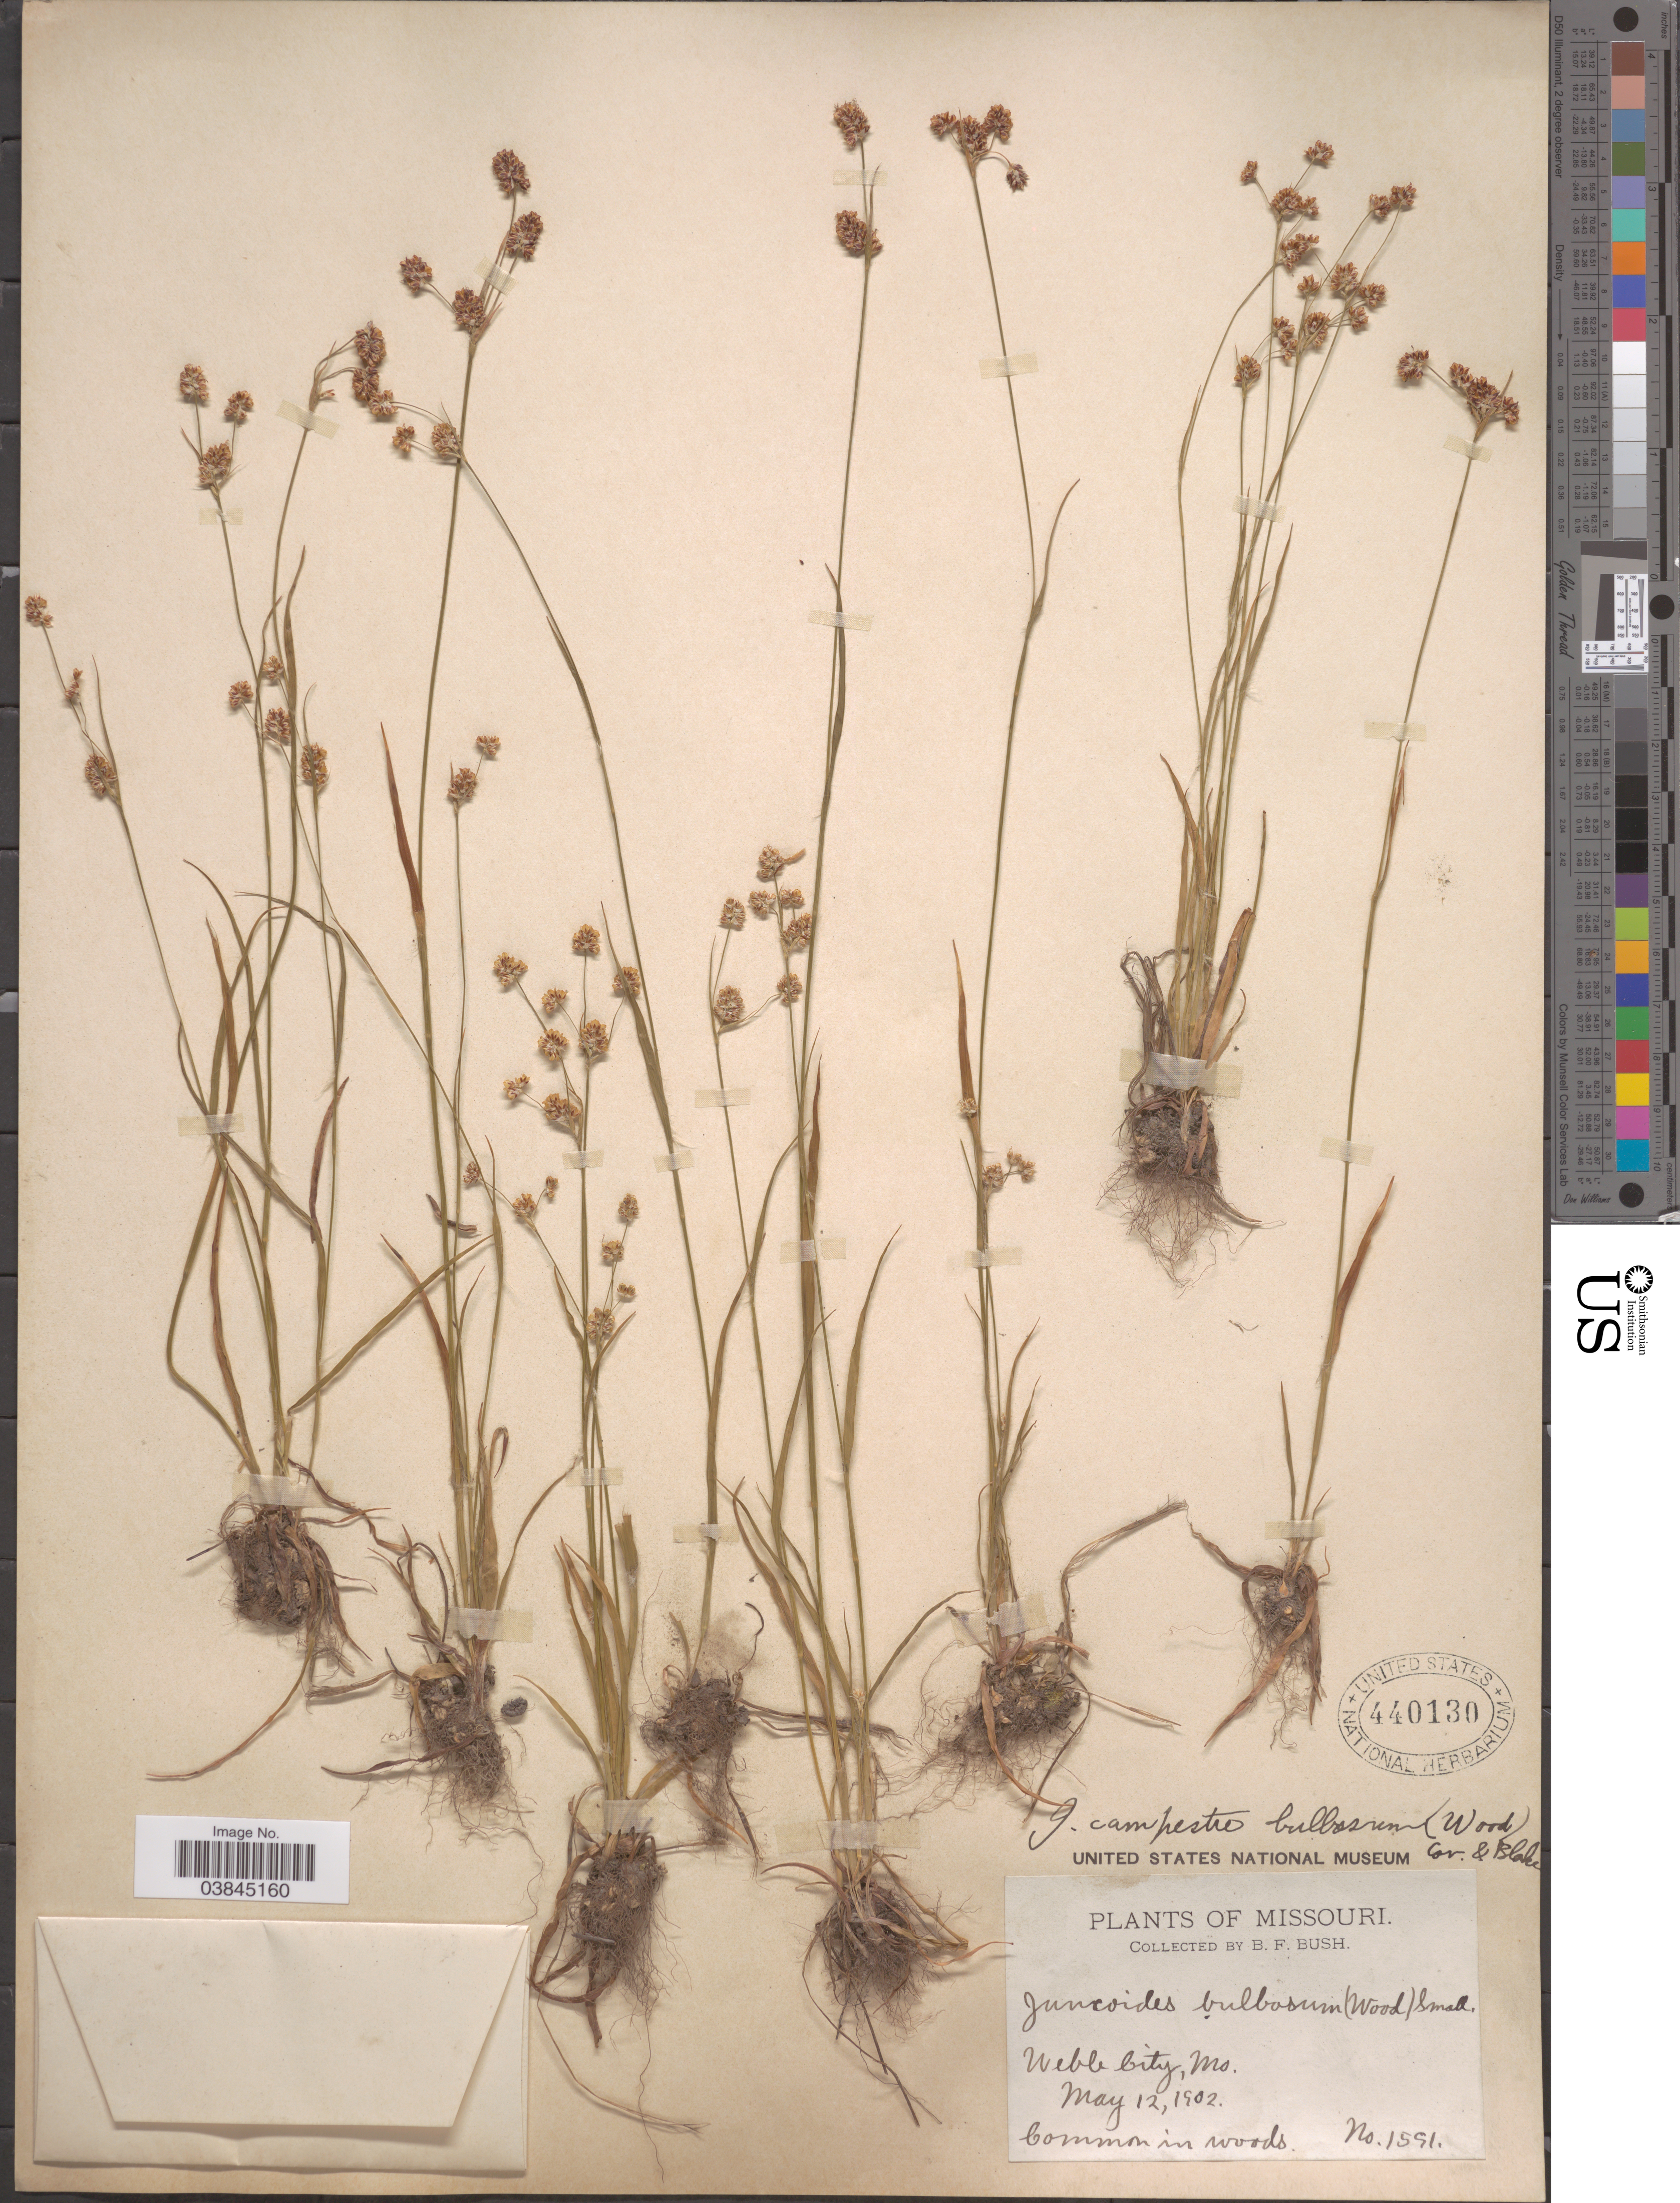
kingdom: Plantae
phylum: Tracheophyta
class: Liliopsida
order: Poales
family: Juncaceae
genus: Luzula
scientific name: Luzula bulbosa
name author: (Alph. Wood) Smyth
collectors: B. F. Bush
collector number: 1591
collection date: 1902-05-12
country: United States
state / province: Missouri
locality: Webbe City.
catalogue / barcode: US 440130